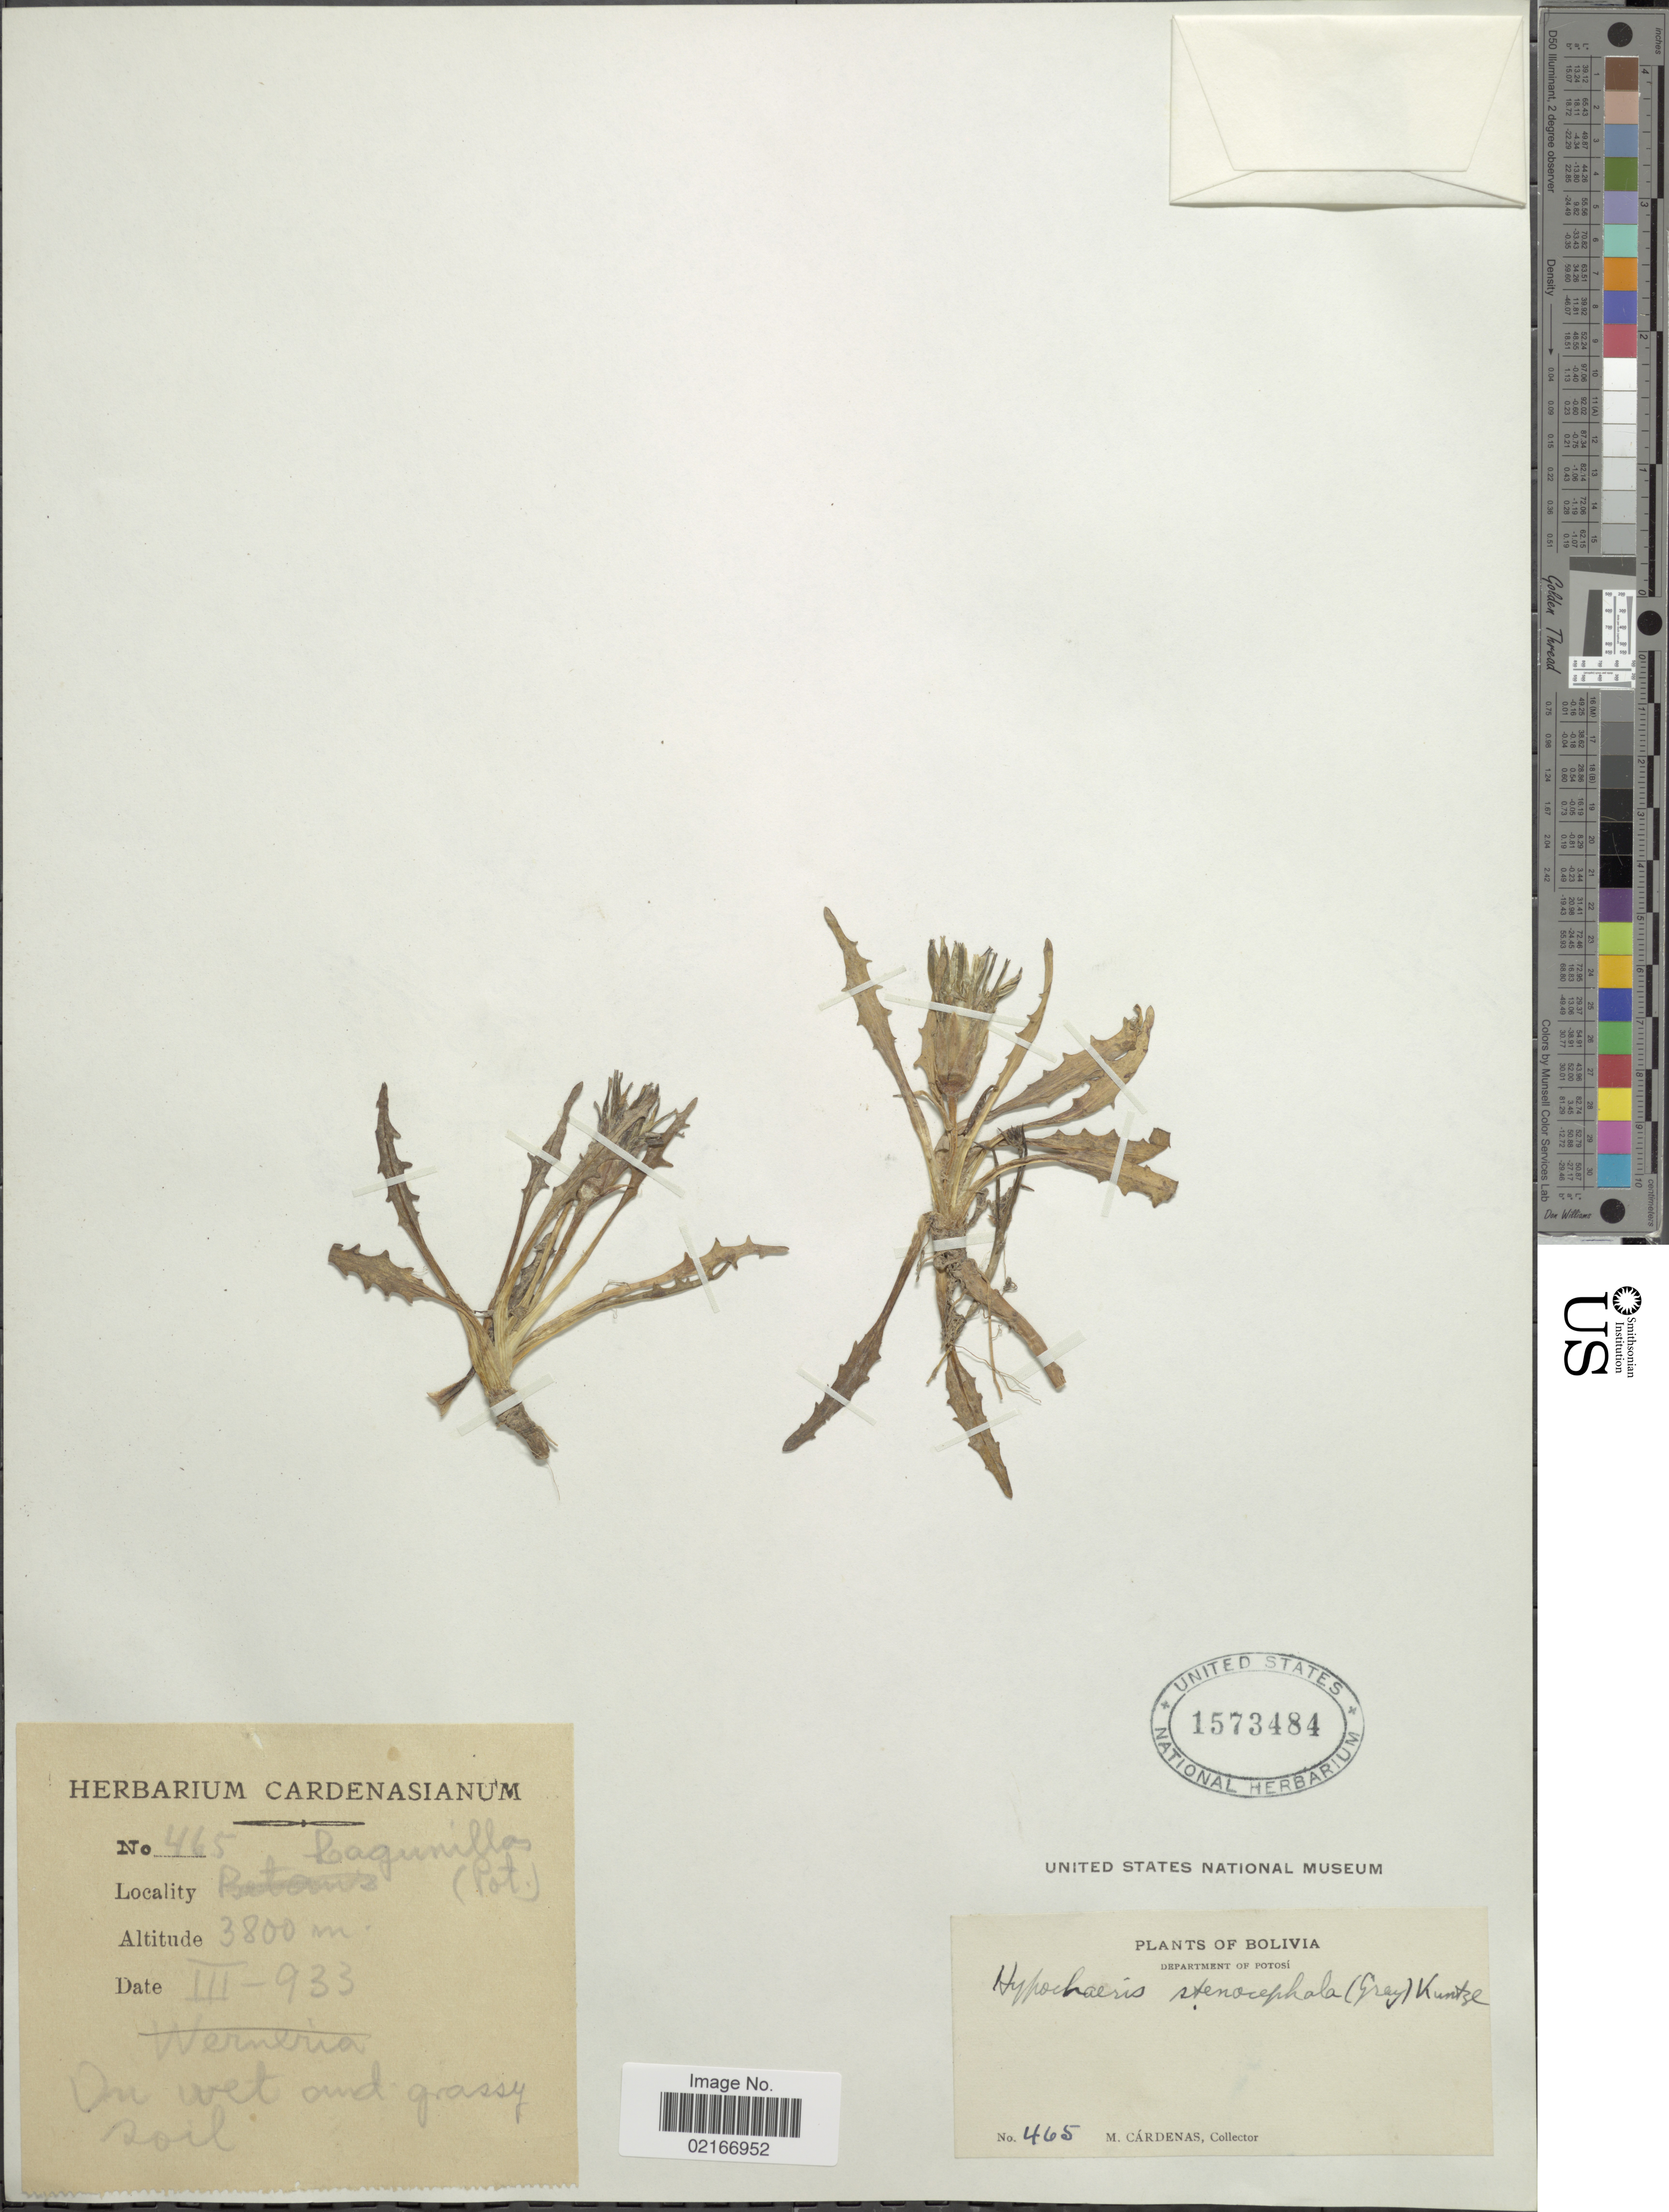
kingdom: Plantae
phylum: Tracheophyta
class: Magnoliopsida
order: Asterales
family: Asteraceae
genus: Hypochaeris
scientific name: Hypochaeris taraxacoides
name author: Ball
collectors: M. Cárdenas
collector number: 465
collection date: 1933-03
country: Bolivia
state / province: Potosi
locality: Lagunillos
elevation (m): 3800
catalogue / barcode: US 1573484